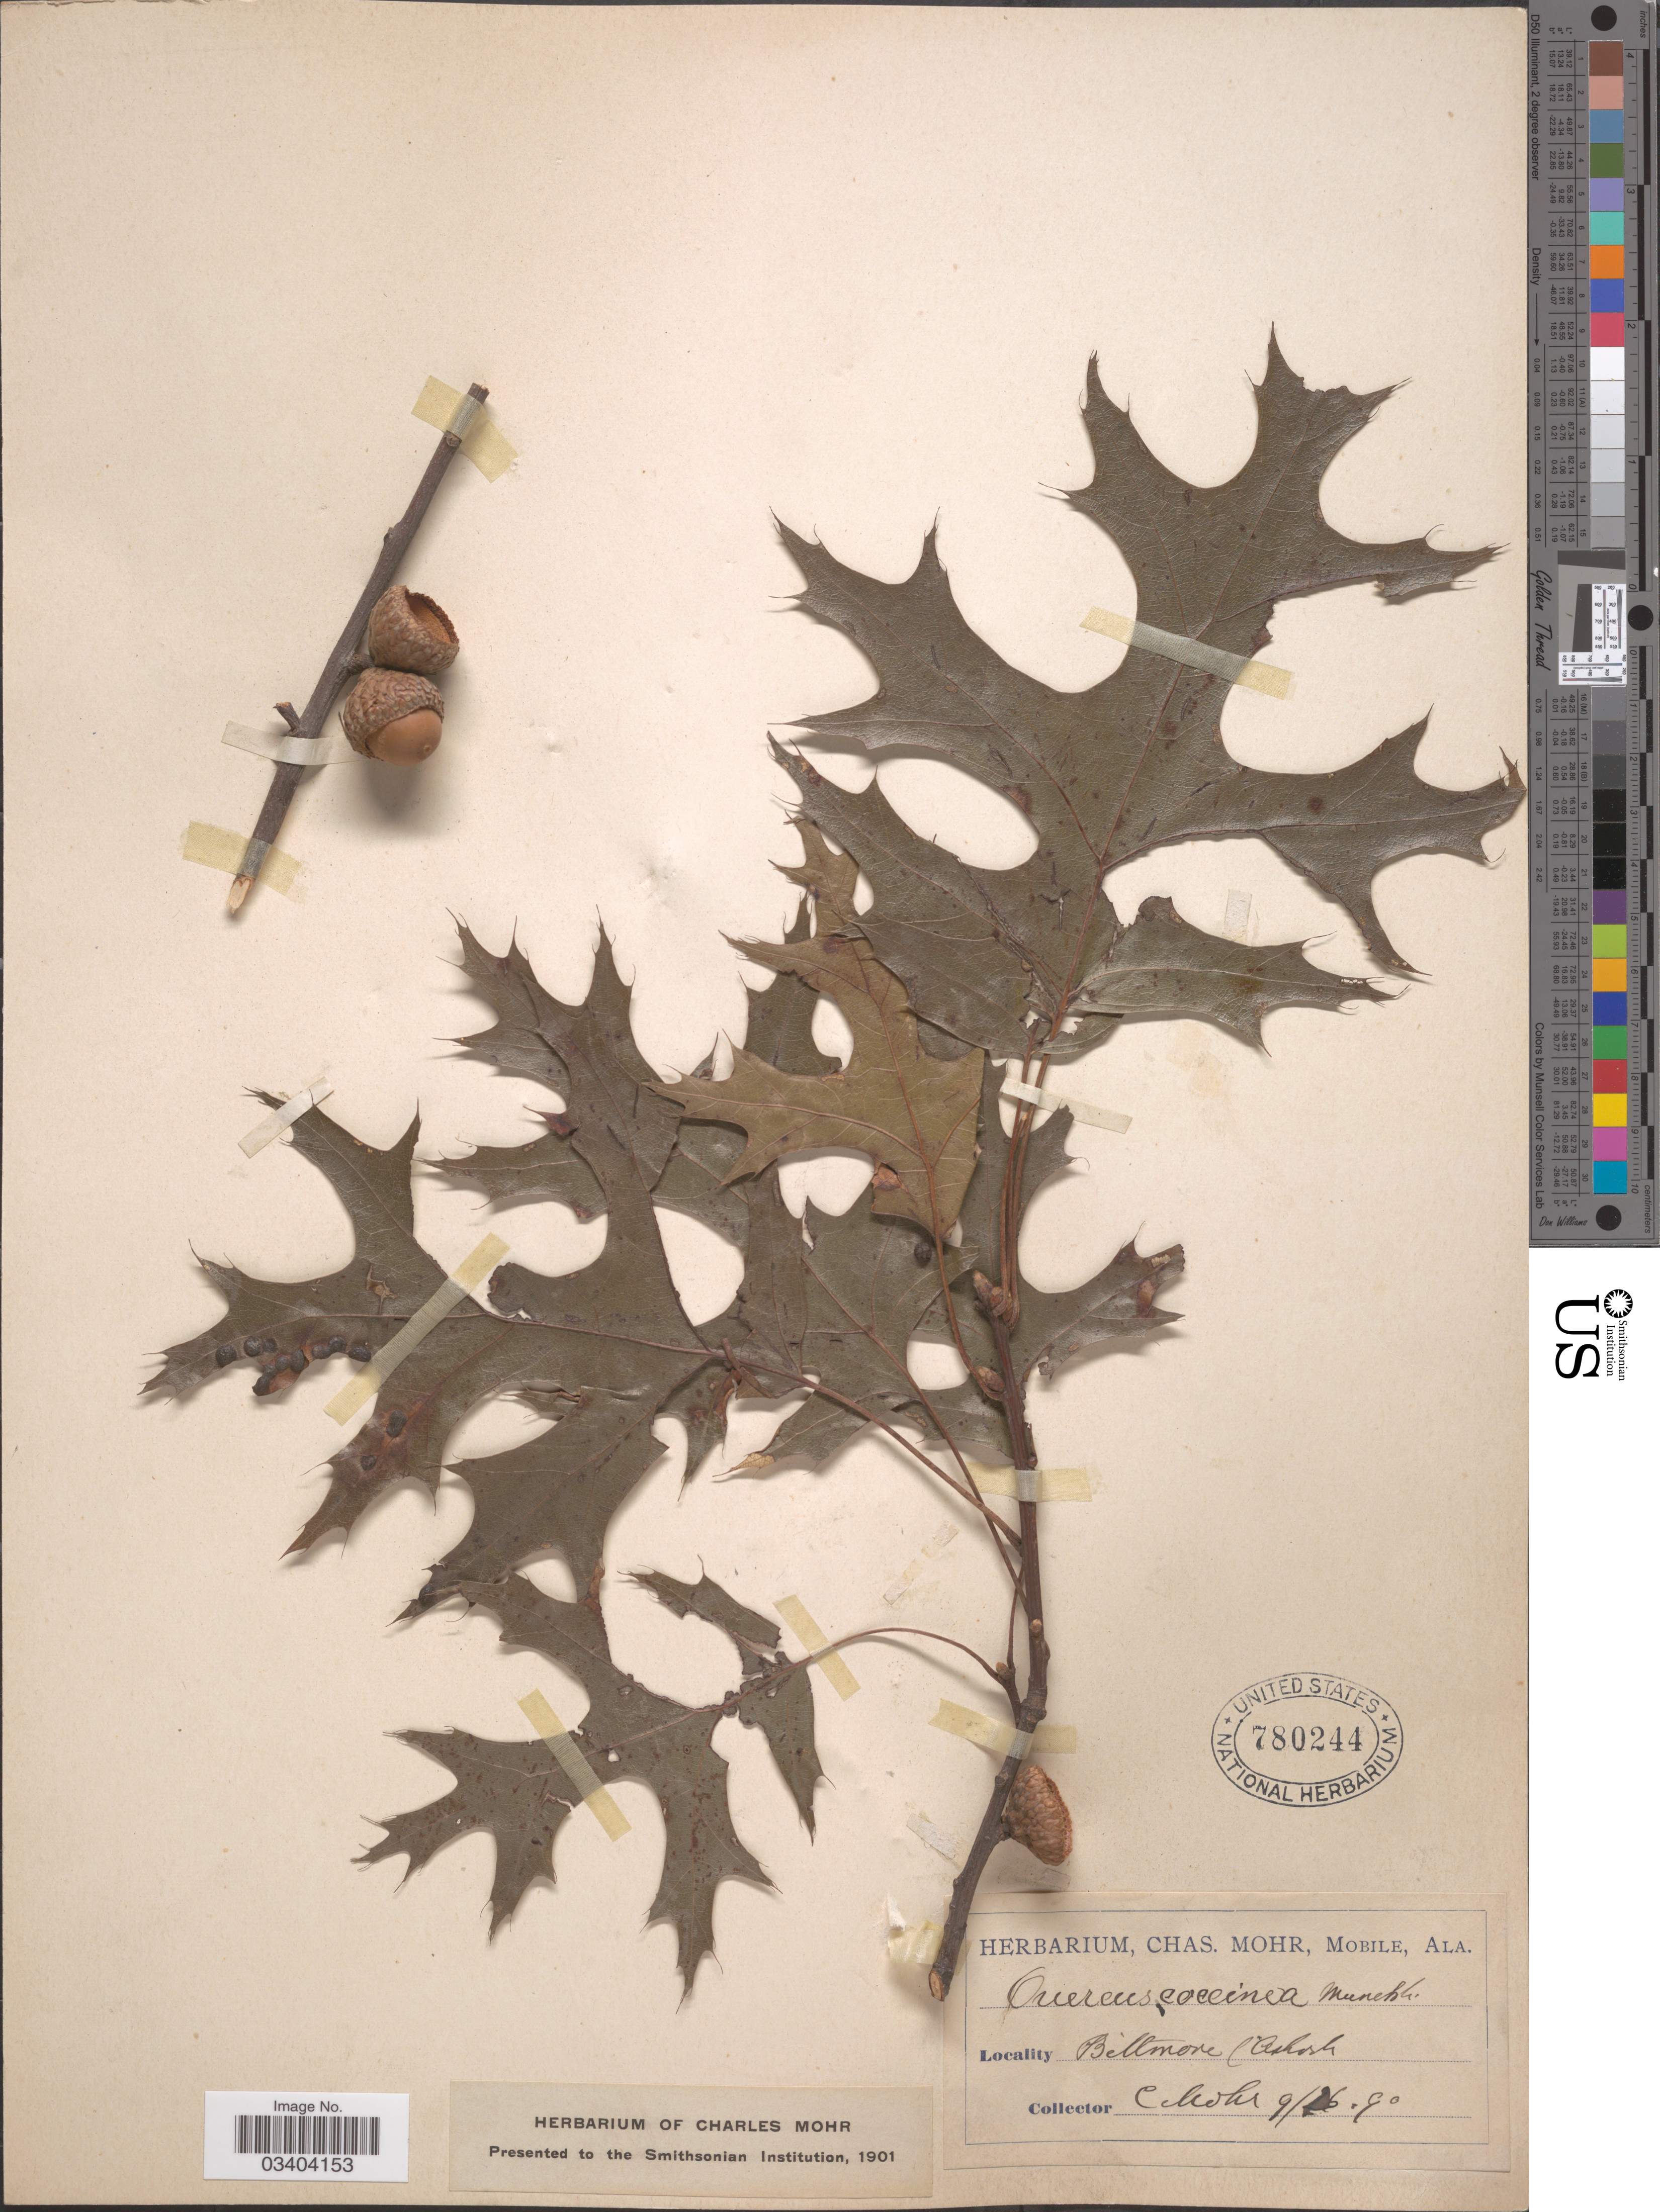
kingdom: Plantae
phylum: Tracheophyta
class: Magnoliopsida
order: Fagales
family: Fagaceae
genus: Quercus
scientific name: Quercus coccinea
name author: Münchh.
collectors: Mohr, C. T. (herbarium)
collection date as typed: Transcribed d/m/y: 26/9/90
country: United States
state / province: Alabama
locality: Biltmore (Asheville)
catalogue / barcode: US 780244